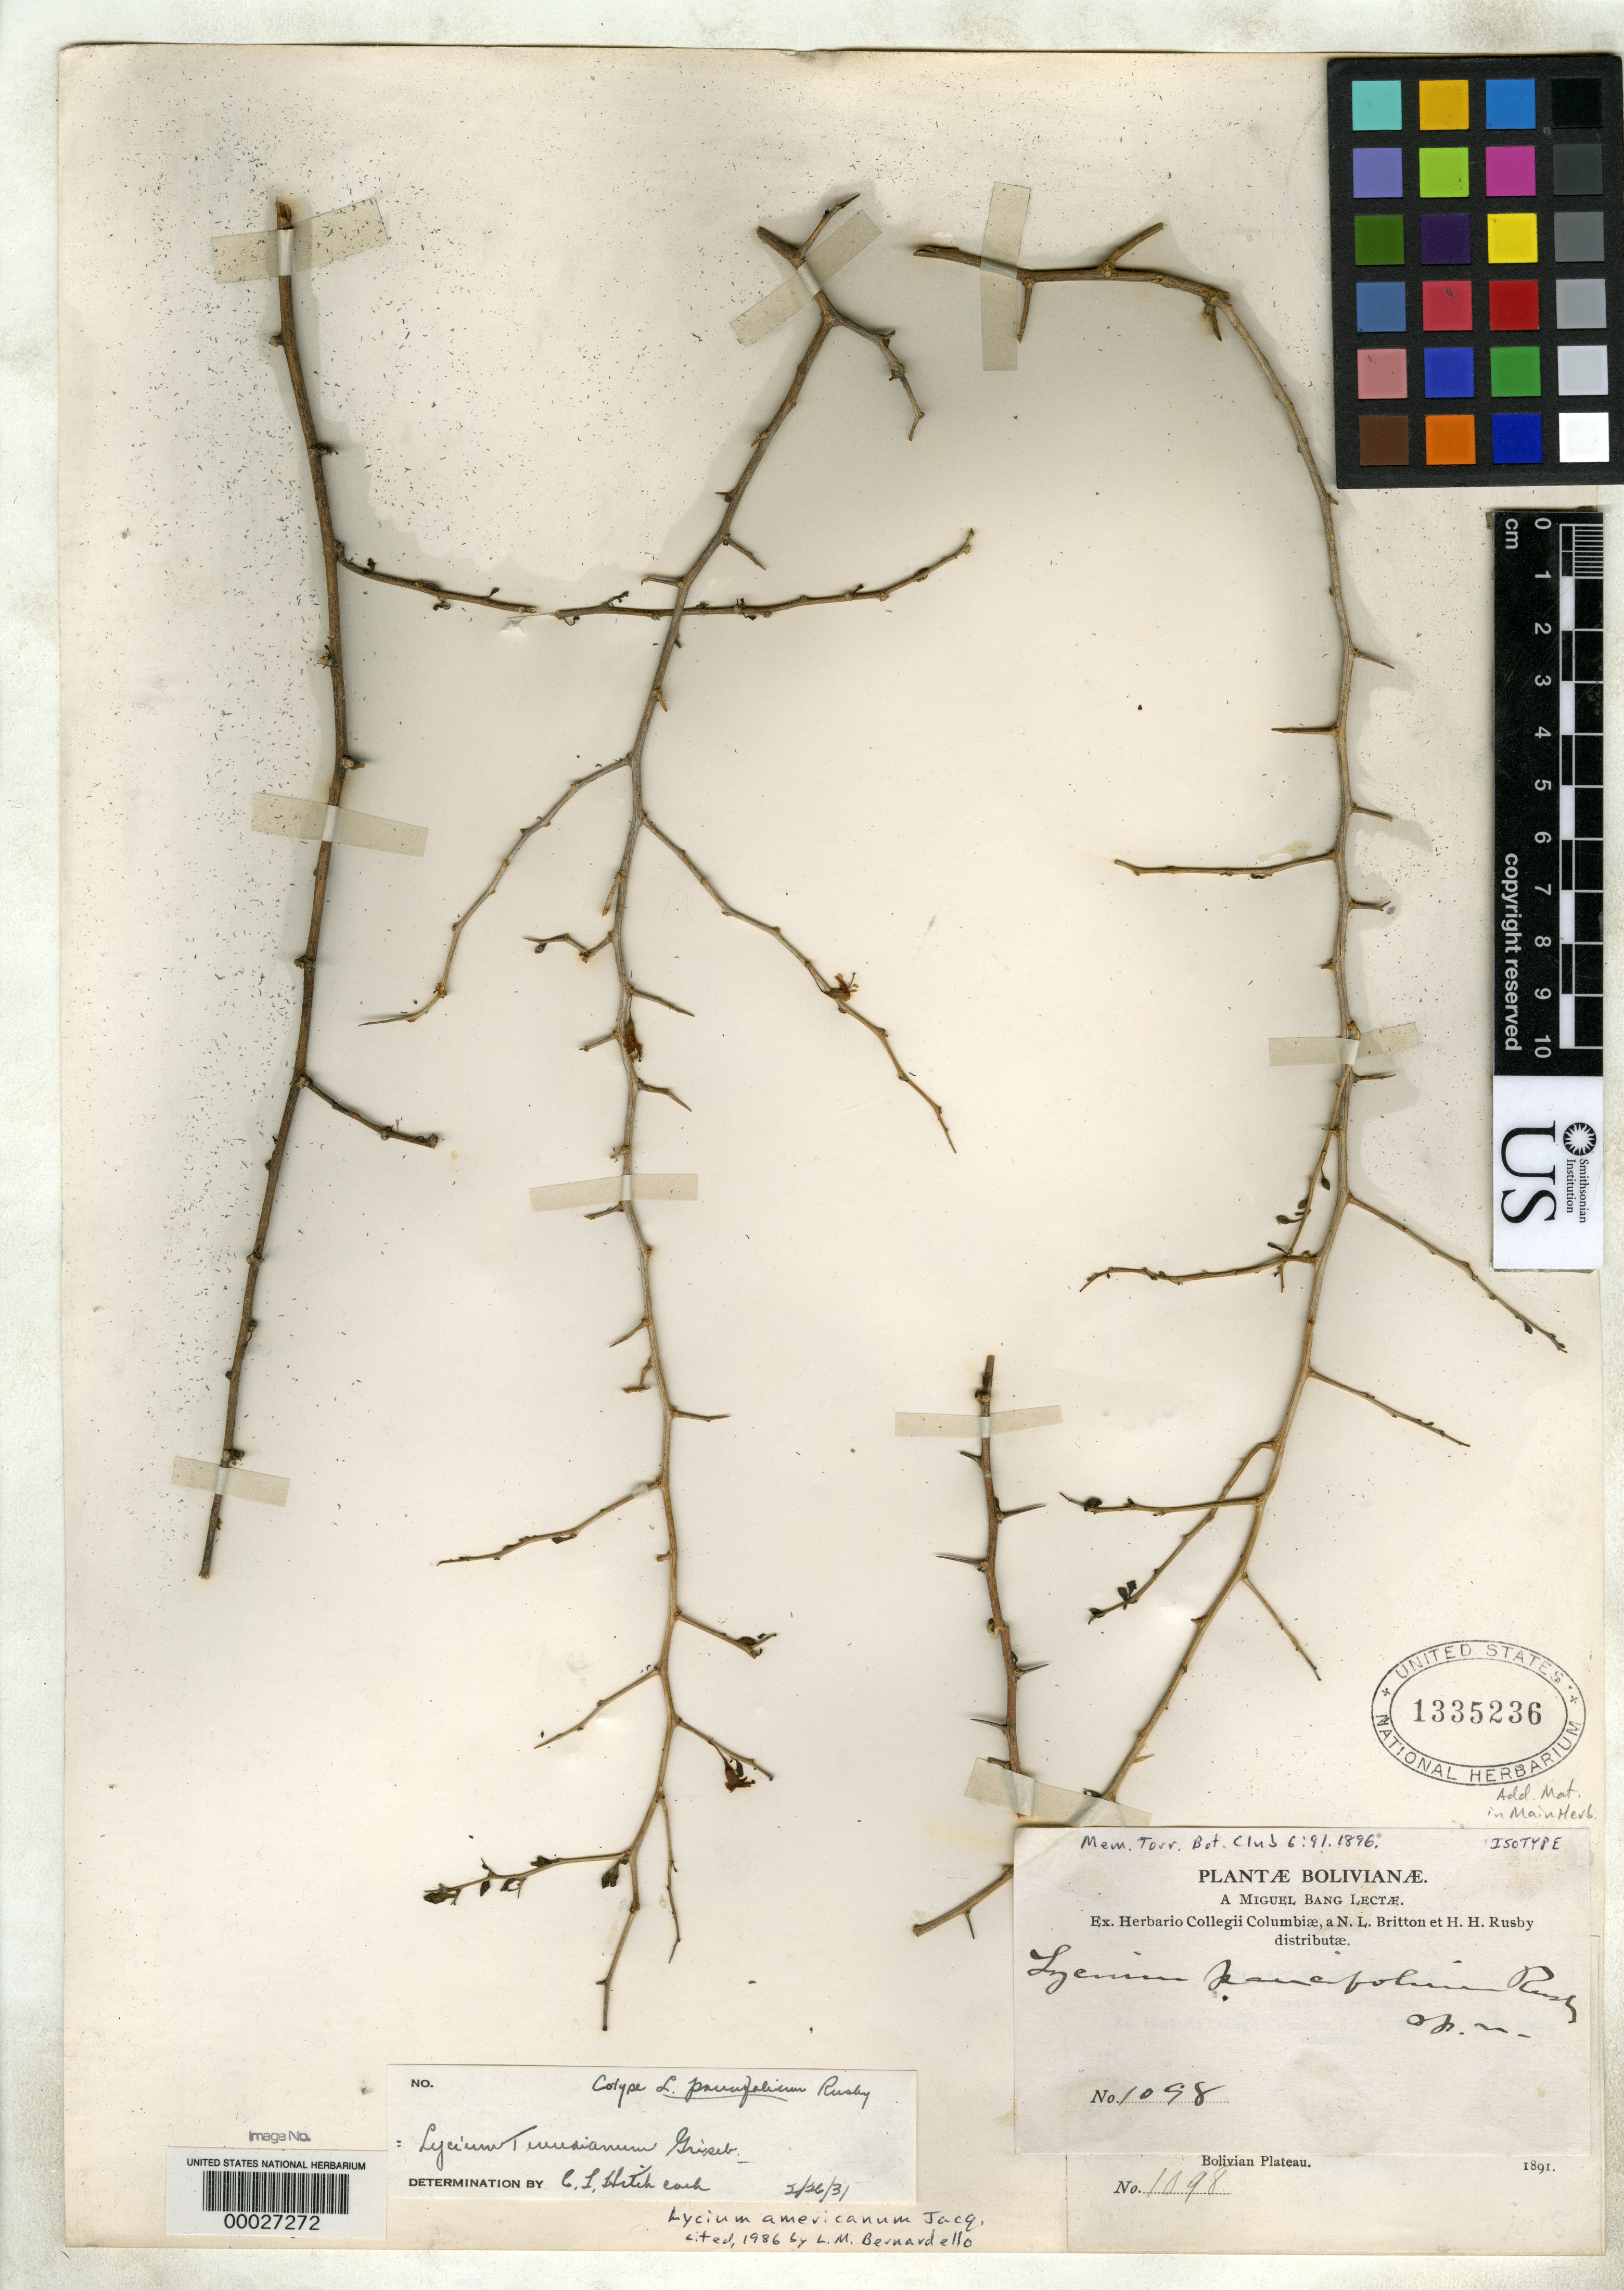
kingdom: Plantae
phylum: Tracheophyta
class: Magnoliopsida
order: Solanales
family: Solanaceae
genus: Lycium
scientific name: Lycium paucifolium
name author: Rusby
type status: Isotype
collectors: M. Bang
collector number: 1098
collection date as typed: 1891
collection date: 1891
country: Bolivia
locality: Bolivian Plateau, vicinity of Cochabamba.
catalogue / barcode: US 1335236